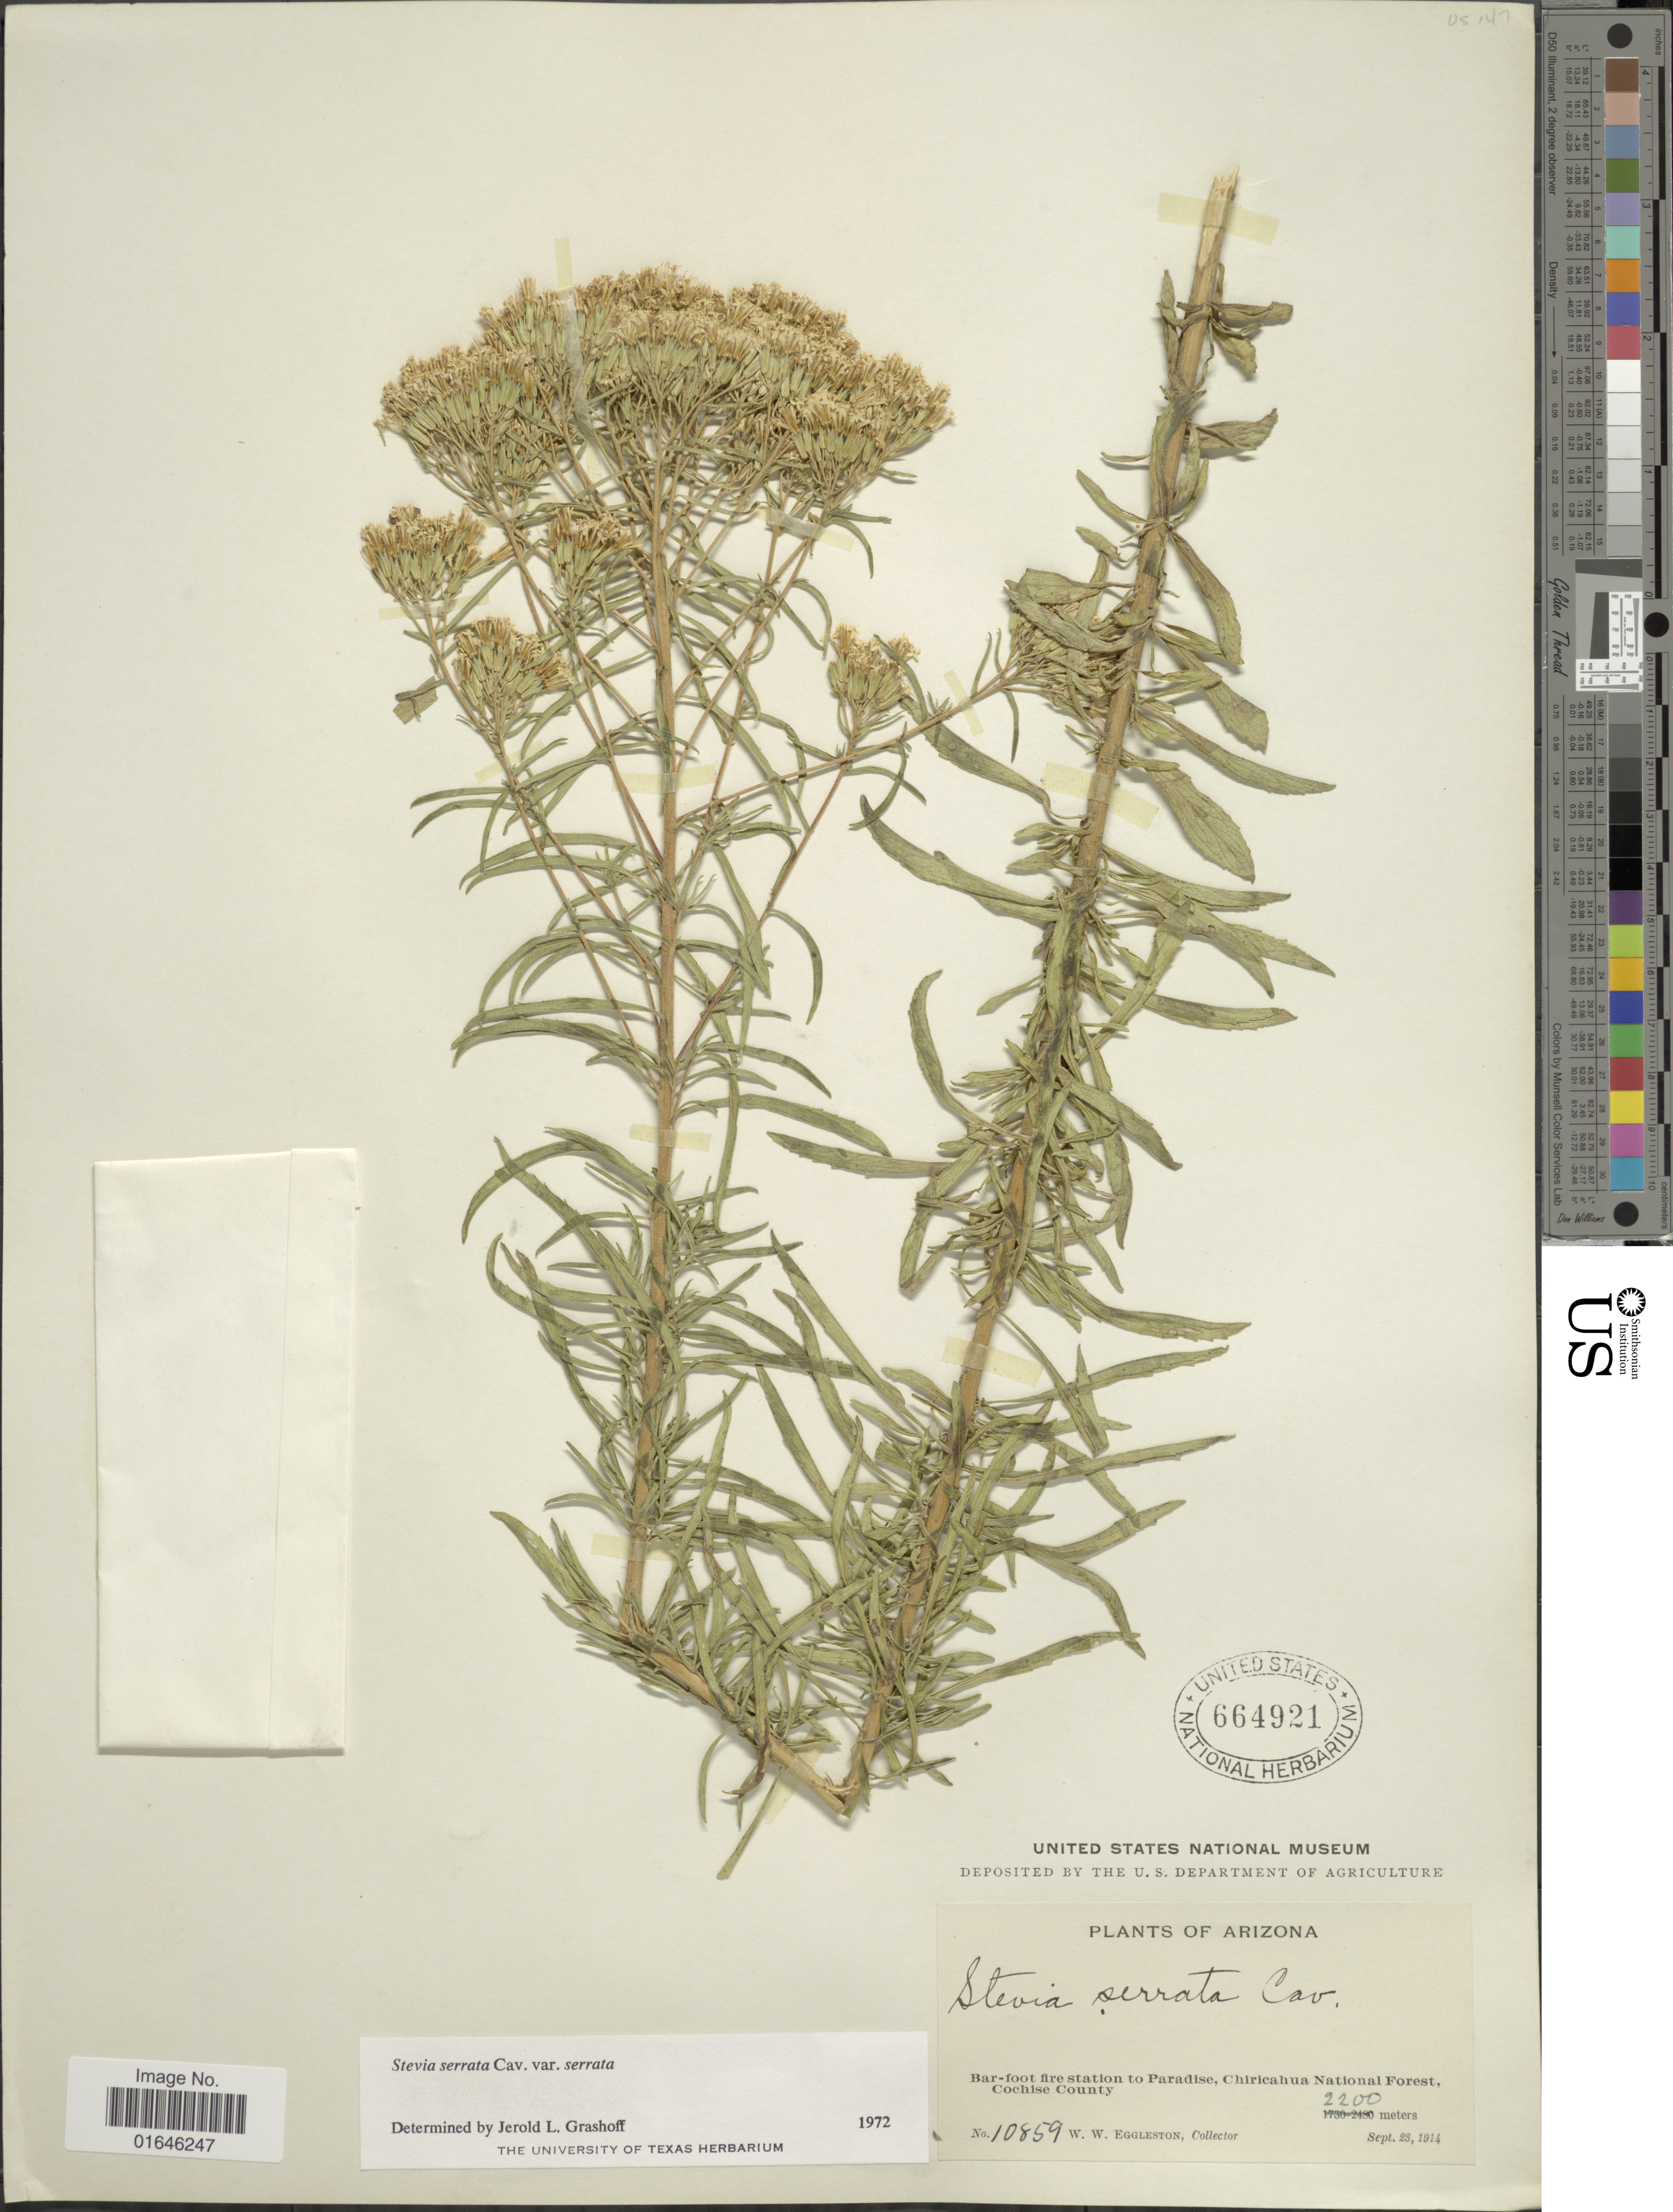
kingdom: Plantae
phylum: Tracheophyta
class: Magnoliopsida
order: Asterales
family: Asteraceae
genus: Stevia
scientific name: Stevia serrata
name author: Cav.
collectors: W. W. Eggleston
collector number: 10859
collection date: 1914-09-23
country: United States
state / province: Arizona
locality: Bar-foot fire station to Paradise, CHiricahua National Forest, Cochise county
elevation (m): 2200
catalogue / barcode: US 664921